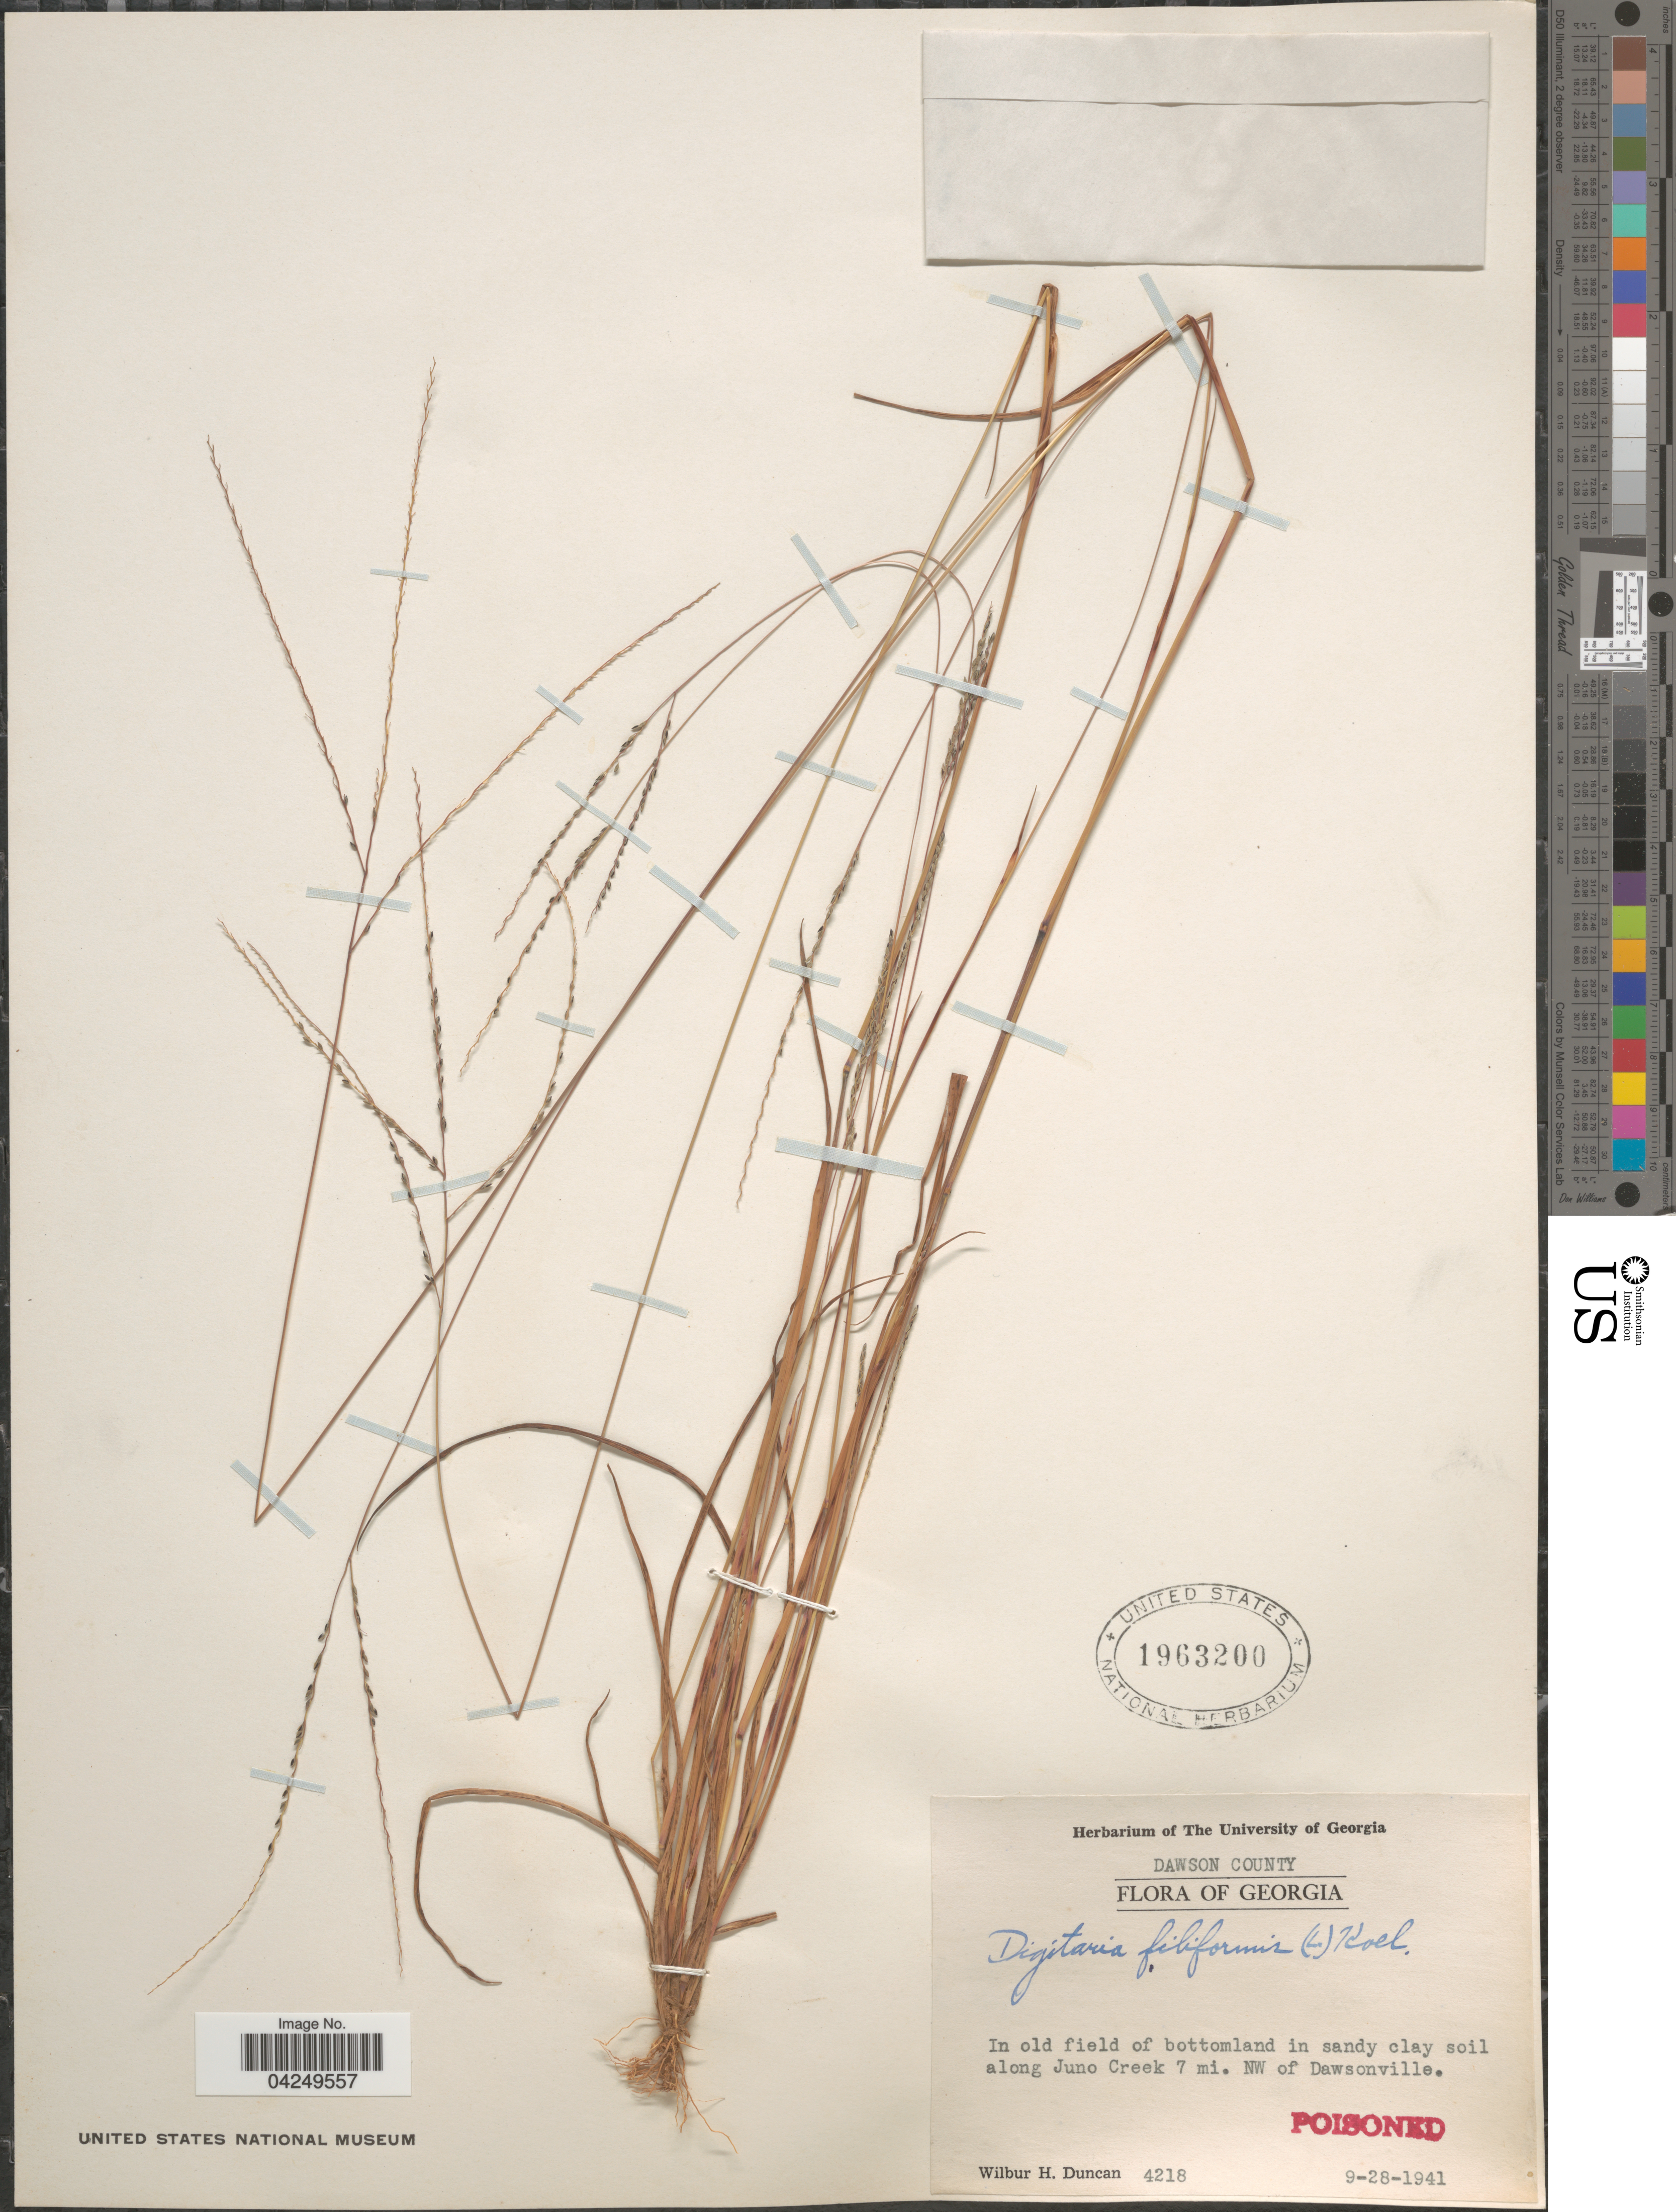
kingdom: Plantae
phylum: Tracheophyta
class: Liliopsida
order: Poales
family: Poaceae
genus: Digitaria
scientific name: Digitaria filiformis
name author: (L.) Koeler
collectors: W. H. Duncan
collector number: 4218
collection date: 1941-09-28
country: United States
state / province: Georgia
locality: Dawson County. In old field of bottomland in sandy clay soil along Juno Creek 7 mi. NW of Dawsonville.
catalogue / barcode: US 1963200